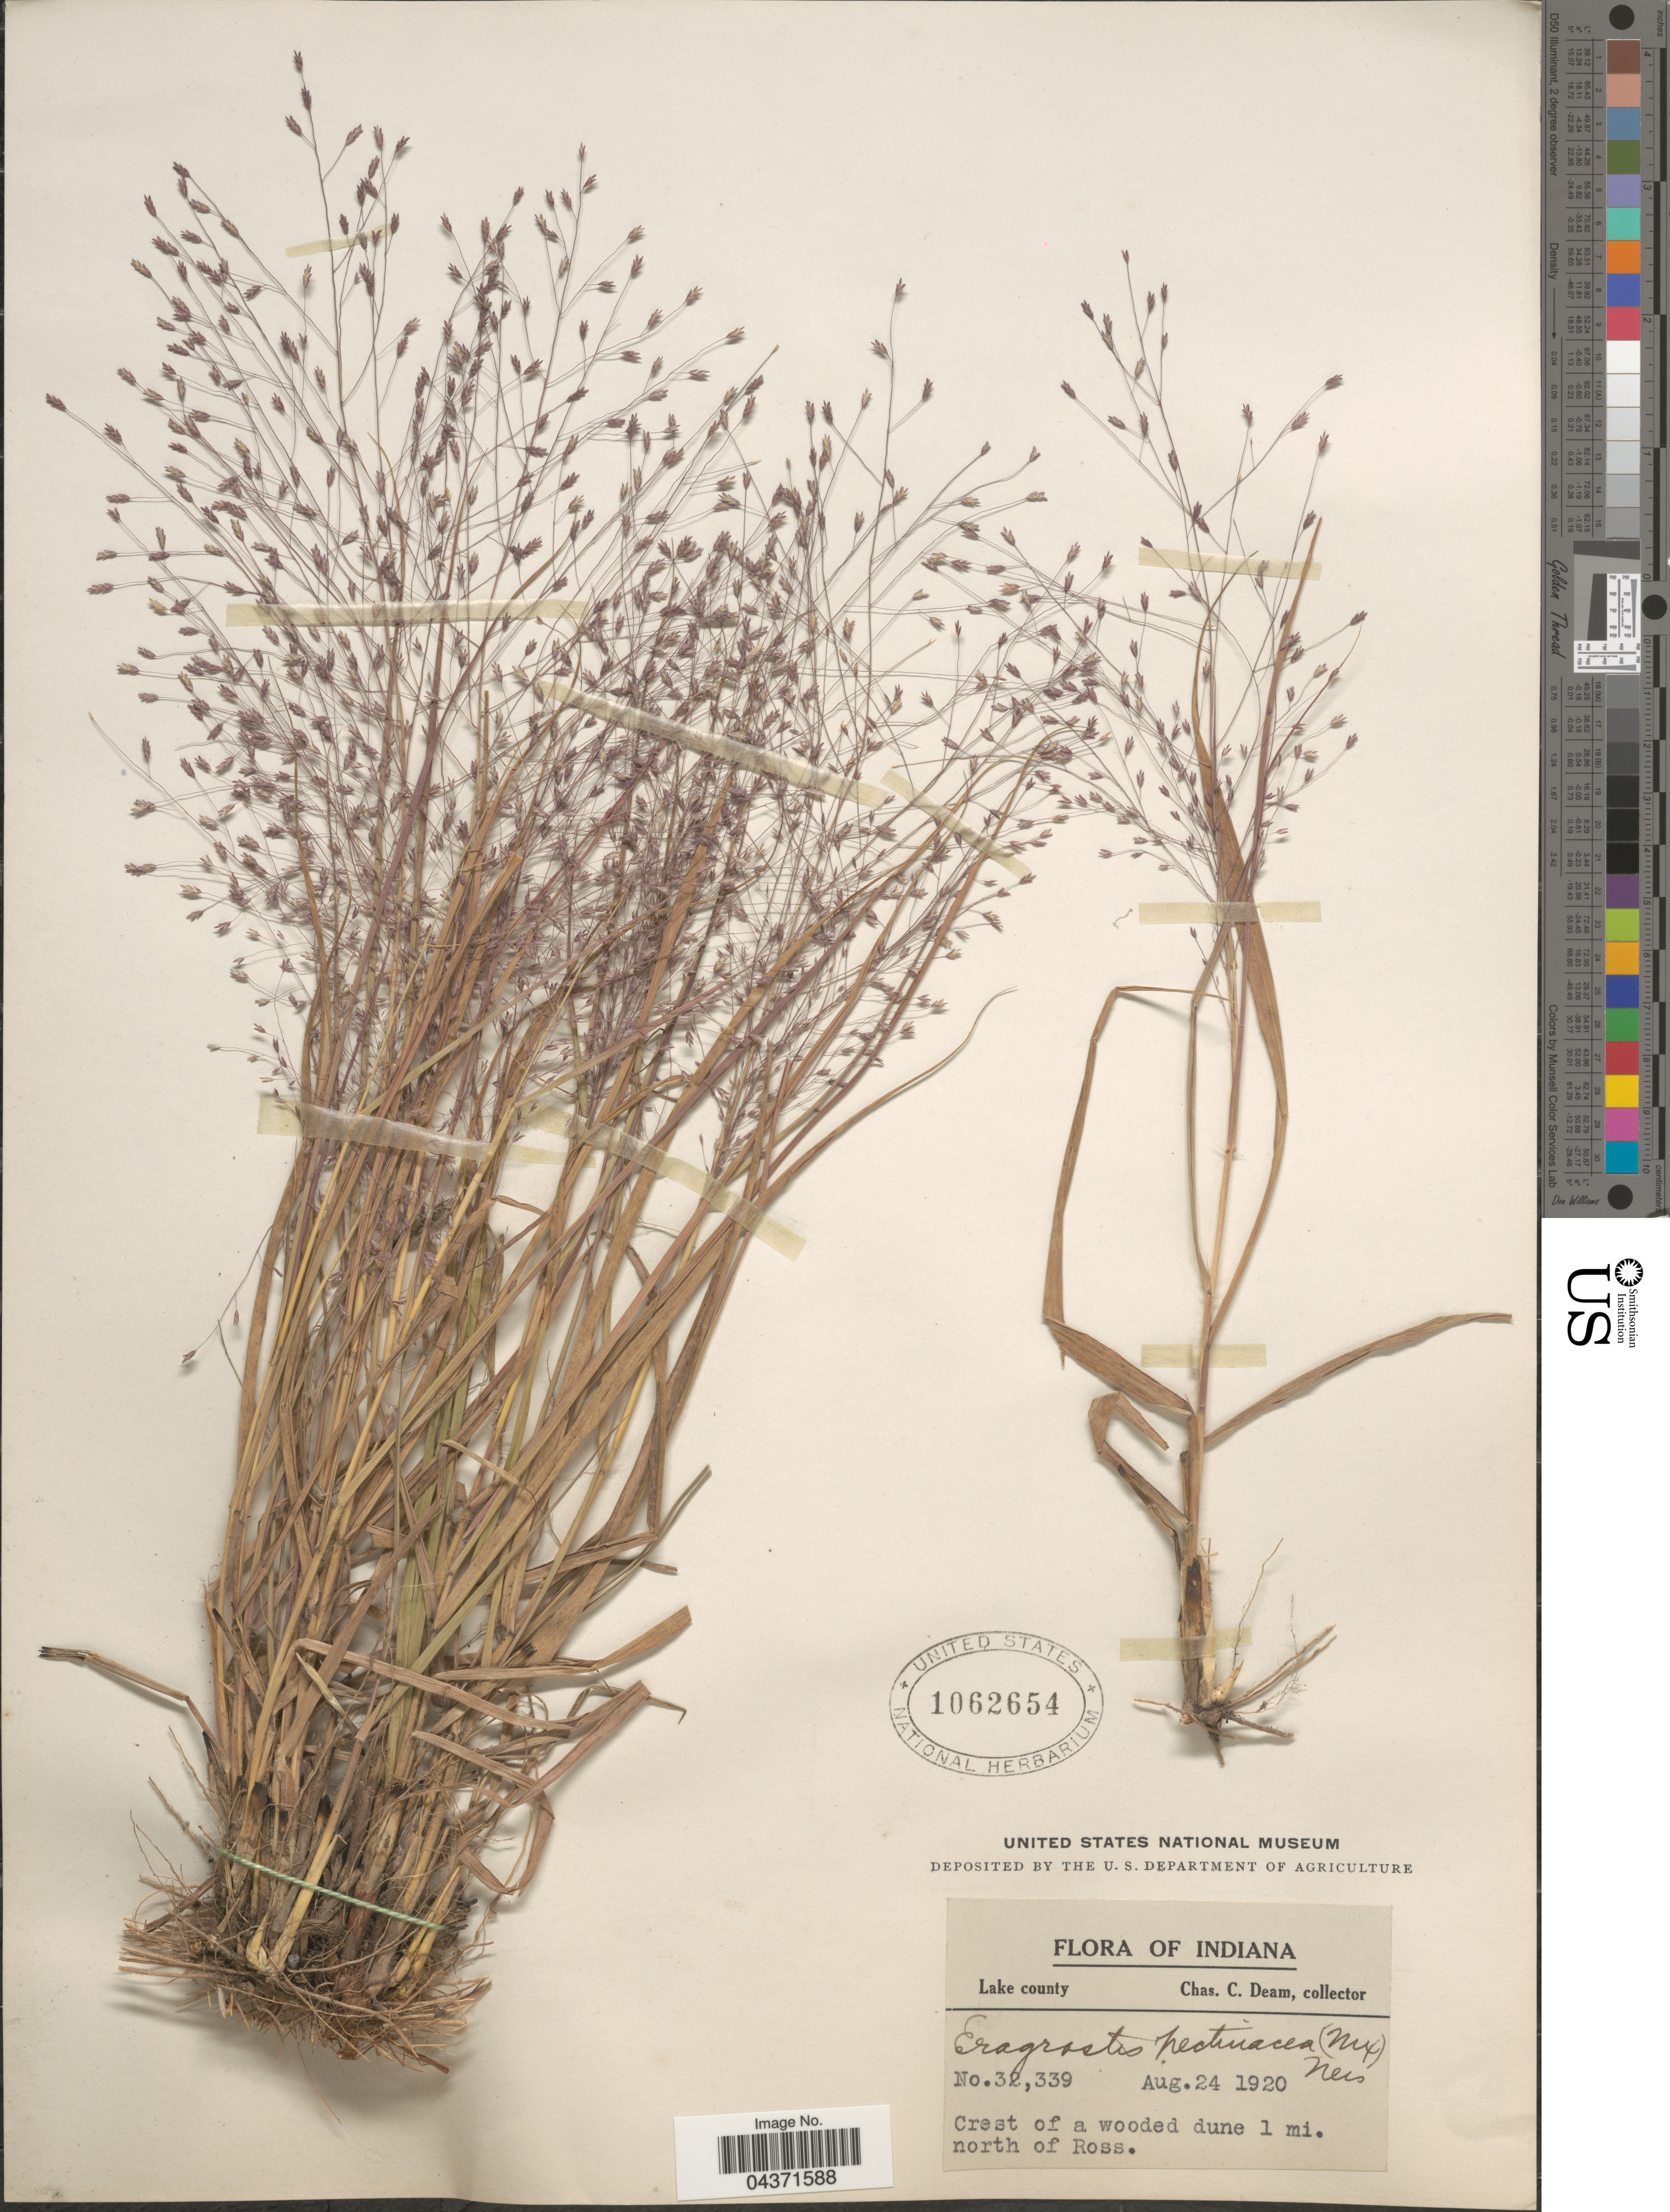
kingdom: Plantae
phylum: Tracheophyta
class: Liliopsida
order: Poales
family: Poaceae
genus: Eragrostis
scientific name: Eragrostis spectabilis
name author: (Pursh) Steud.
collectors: C. C. Deam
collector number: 32339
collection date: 1920-08-24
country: United States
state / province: Indiana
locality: Lake county. Crest of a wooded dune 1 mi. north of Ross.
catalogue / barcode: US 1062654